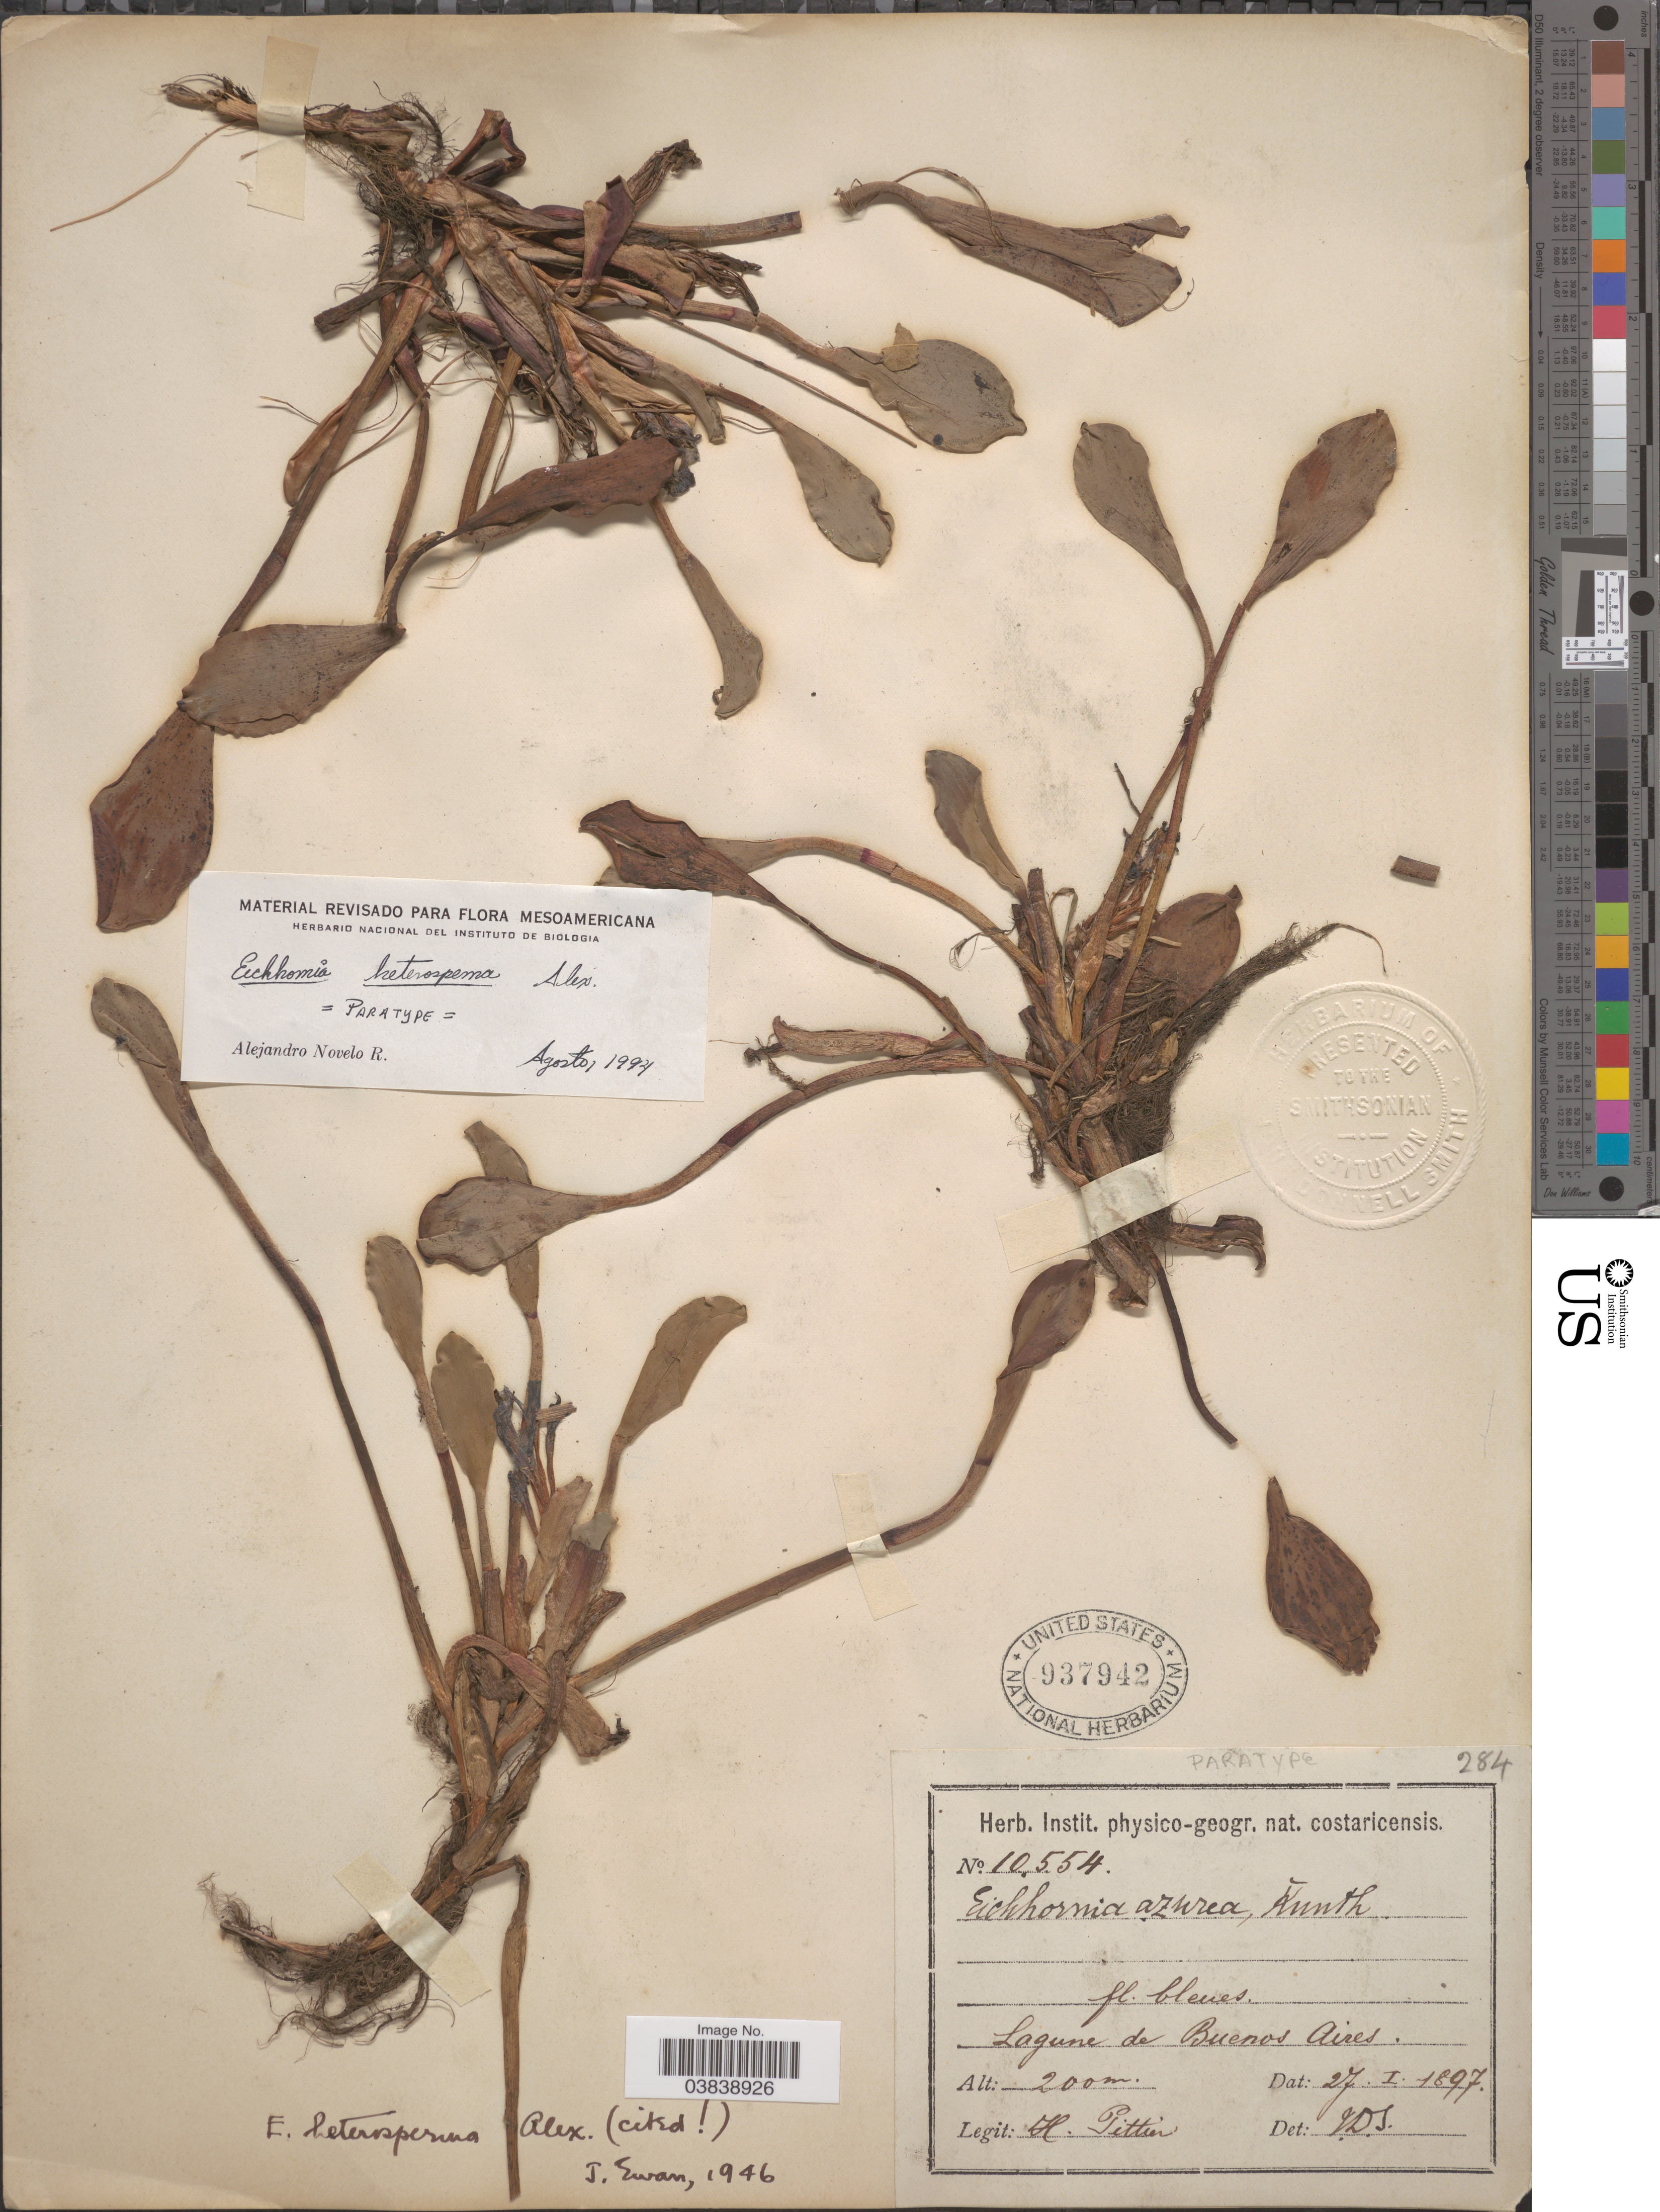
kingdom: Plantae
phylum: Tracheophyta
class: Liliopsida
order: Commelinales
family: Pontederiaceae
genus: Eichhornia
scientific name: Eichhornia heterosperma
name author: Alexander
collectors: H. F. Pittier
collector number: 10554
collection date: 1897-01-27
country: Costa Rica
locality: Lagune de Buenos Aires.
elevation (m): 200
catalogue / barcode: US 937942